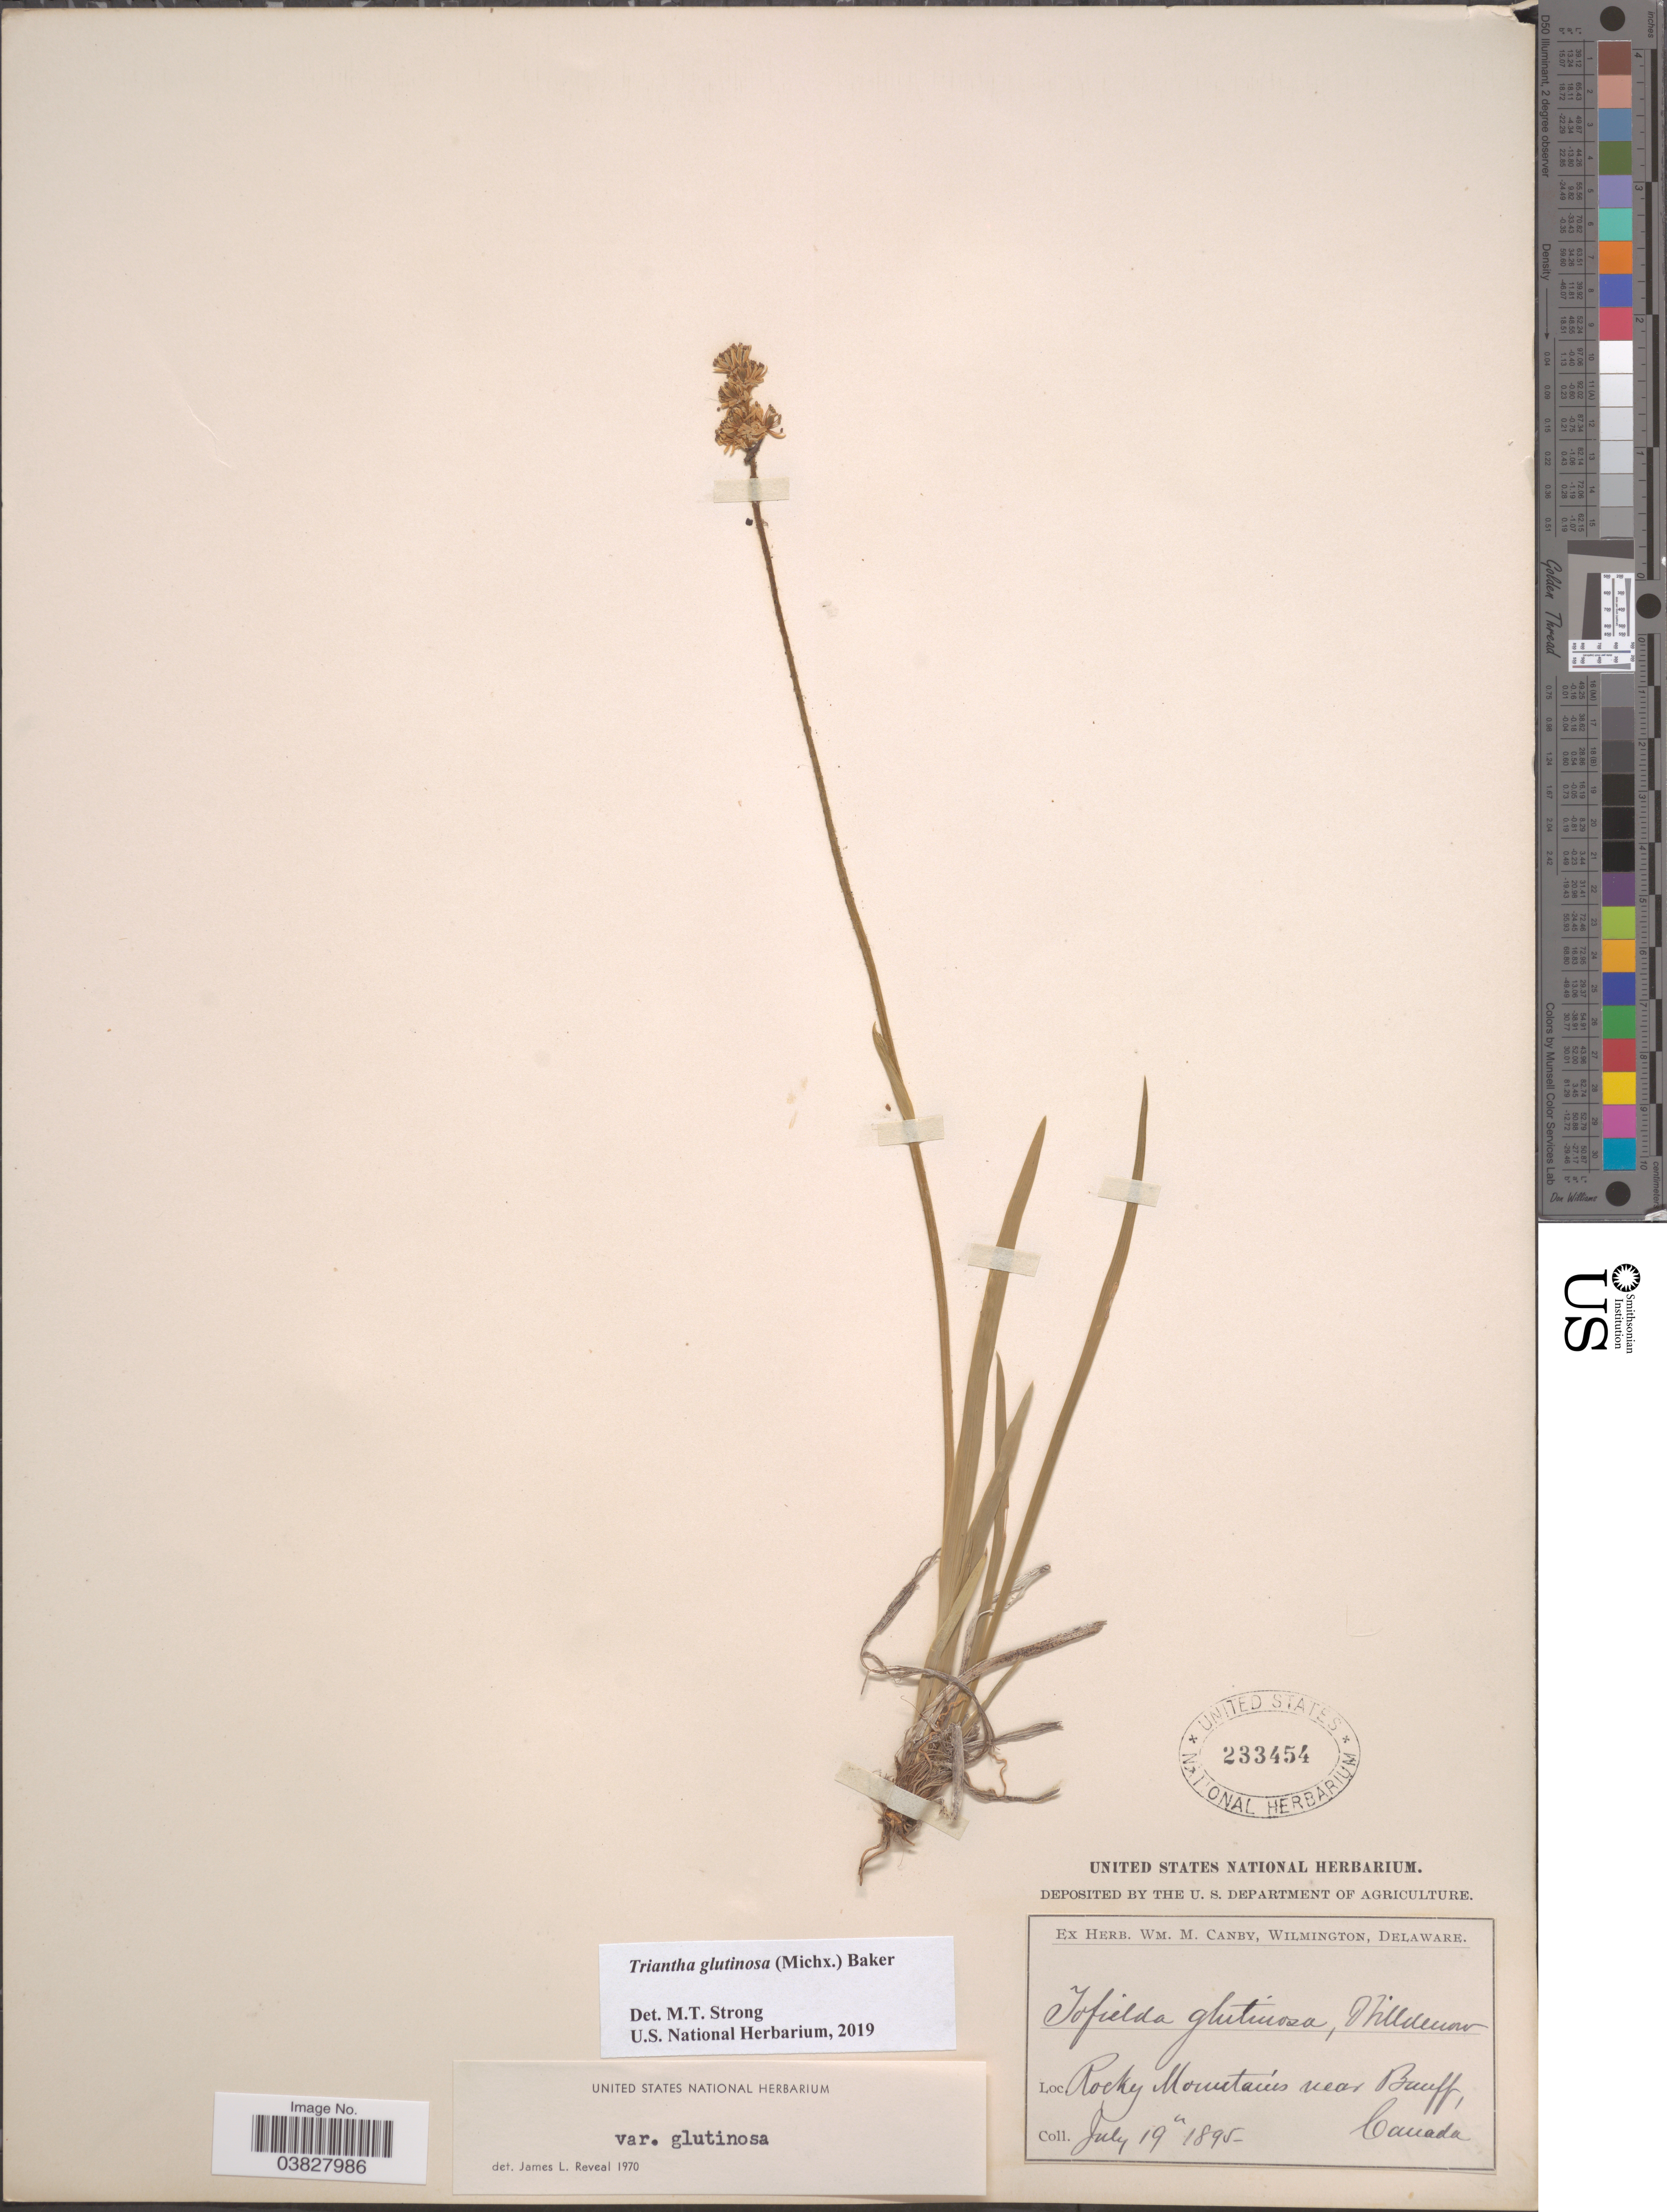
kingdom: Plantae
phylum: Tracheophyta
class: Liliopsida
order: Alismatales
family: Tofieldiaceae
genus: Triantha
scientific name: Triantha glutinosa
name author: (Michx.) Baker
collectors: ex herb. W.M. Canby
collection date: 1895-07-19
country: Canada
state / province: Alberta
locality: Rocky Mountains near Banff.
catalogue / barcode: US 233454